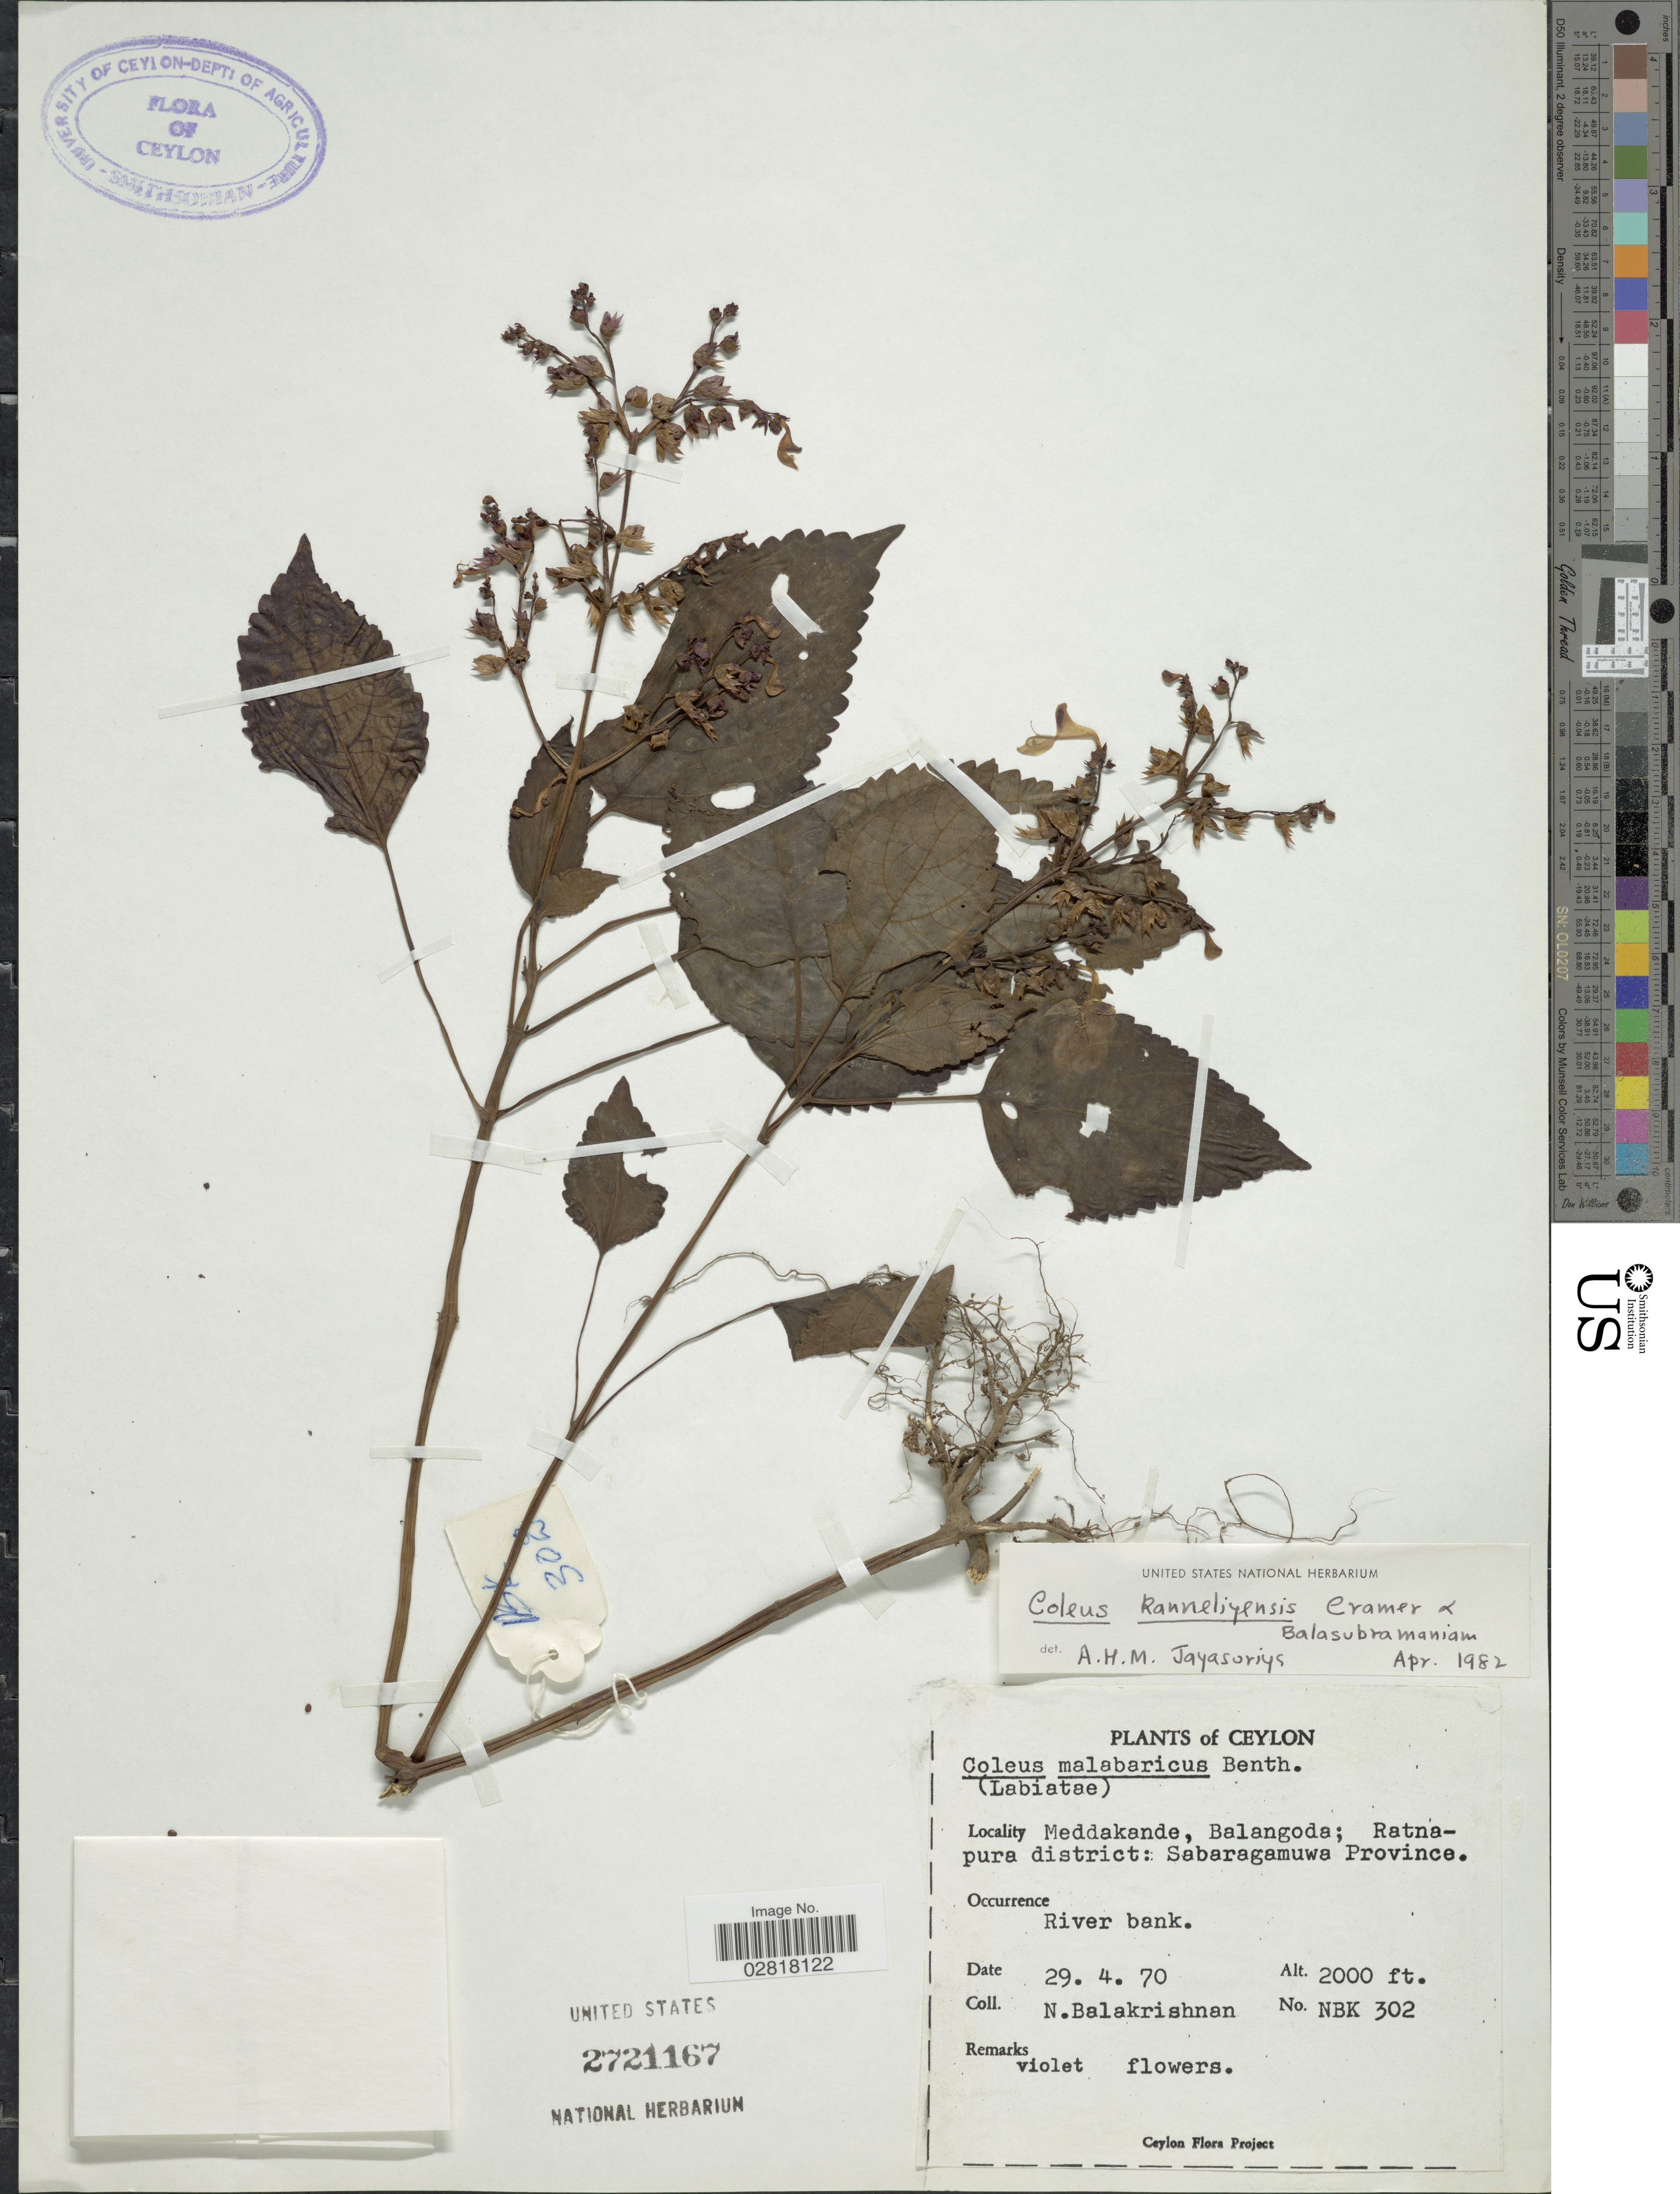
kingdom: Plantae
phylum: Tracheophyta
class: Magnoliopsida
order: Lamiales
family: Lamiaceae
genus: Plectranthus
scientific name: Plectranthus kanneliyensis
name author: (L.H. Cramer & Balas.) R.H. Willemse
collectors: N. Balakrishnan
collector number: NBK302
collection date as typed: Transcribed d/m/y: 29/4/70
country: Sri Lanka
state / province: Sabaragamuwa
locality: Ceylon. Meddakande, Balangoda; Ratnapura district.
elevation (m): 610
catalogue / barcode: US 2721167